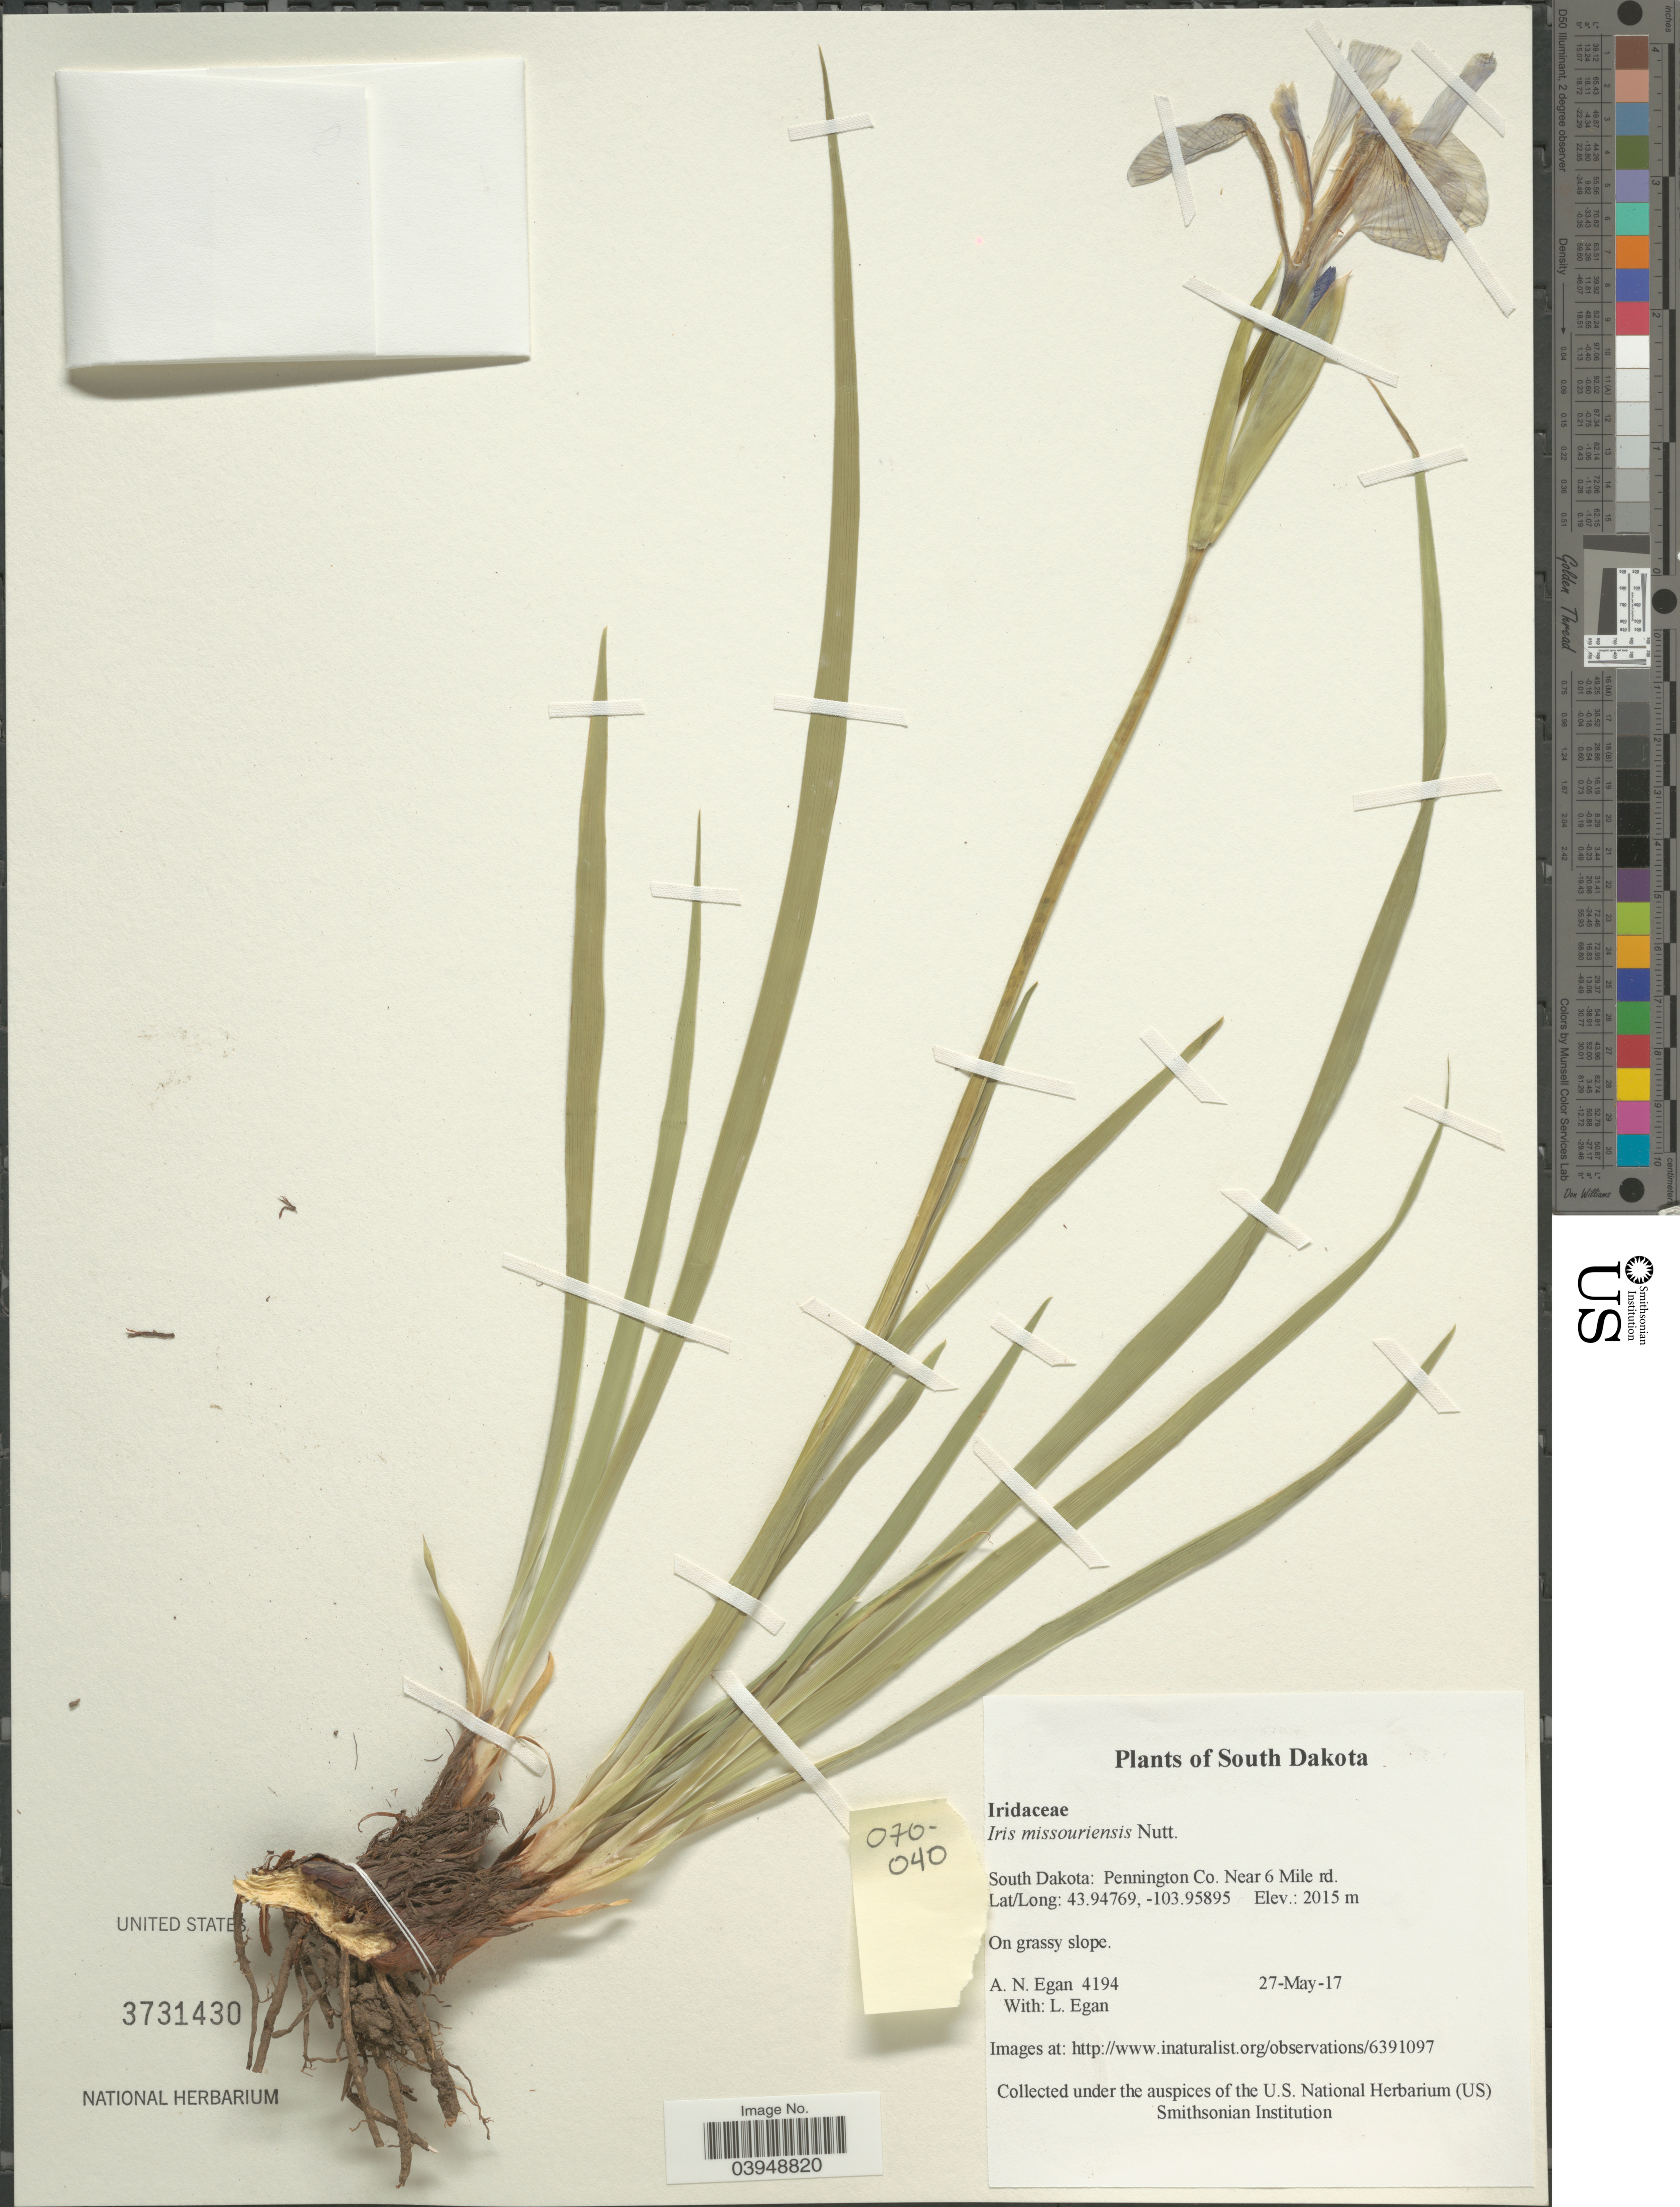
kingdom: Plantae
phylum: Tracheophyta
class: Liliopsida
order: Asparagales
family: Iridaceae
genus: Iris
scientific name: Iris missouriensis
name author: Nutt.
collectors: A. N. Egan & L. Egan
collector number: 4194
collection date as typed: Transcribed d/m/y: 27/5/17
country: United States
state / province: South Dakota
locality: Pennington Co. Near 6 Mile rd.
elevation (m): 2015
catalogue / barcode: US 3731430